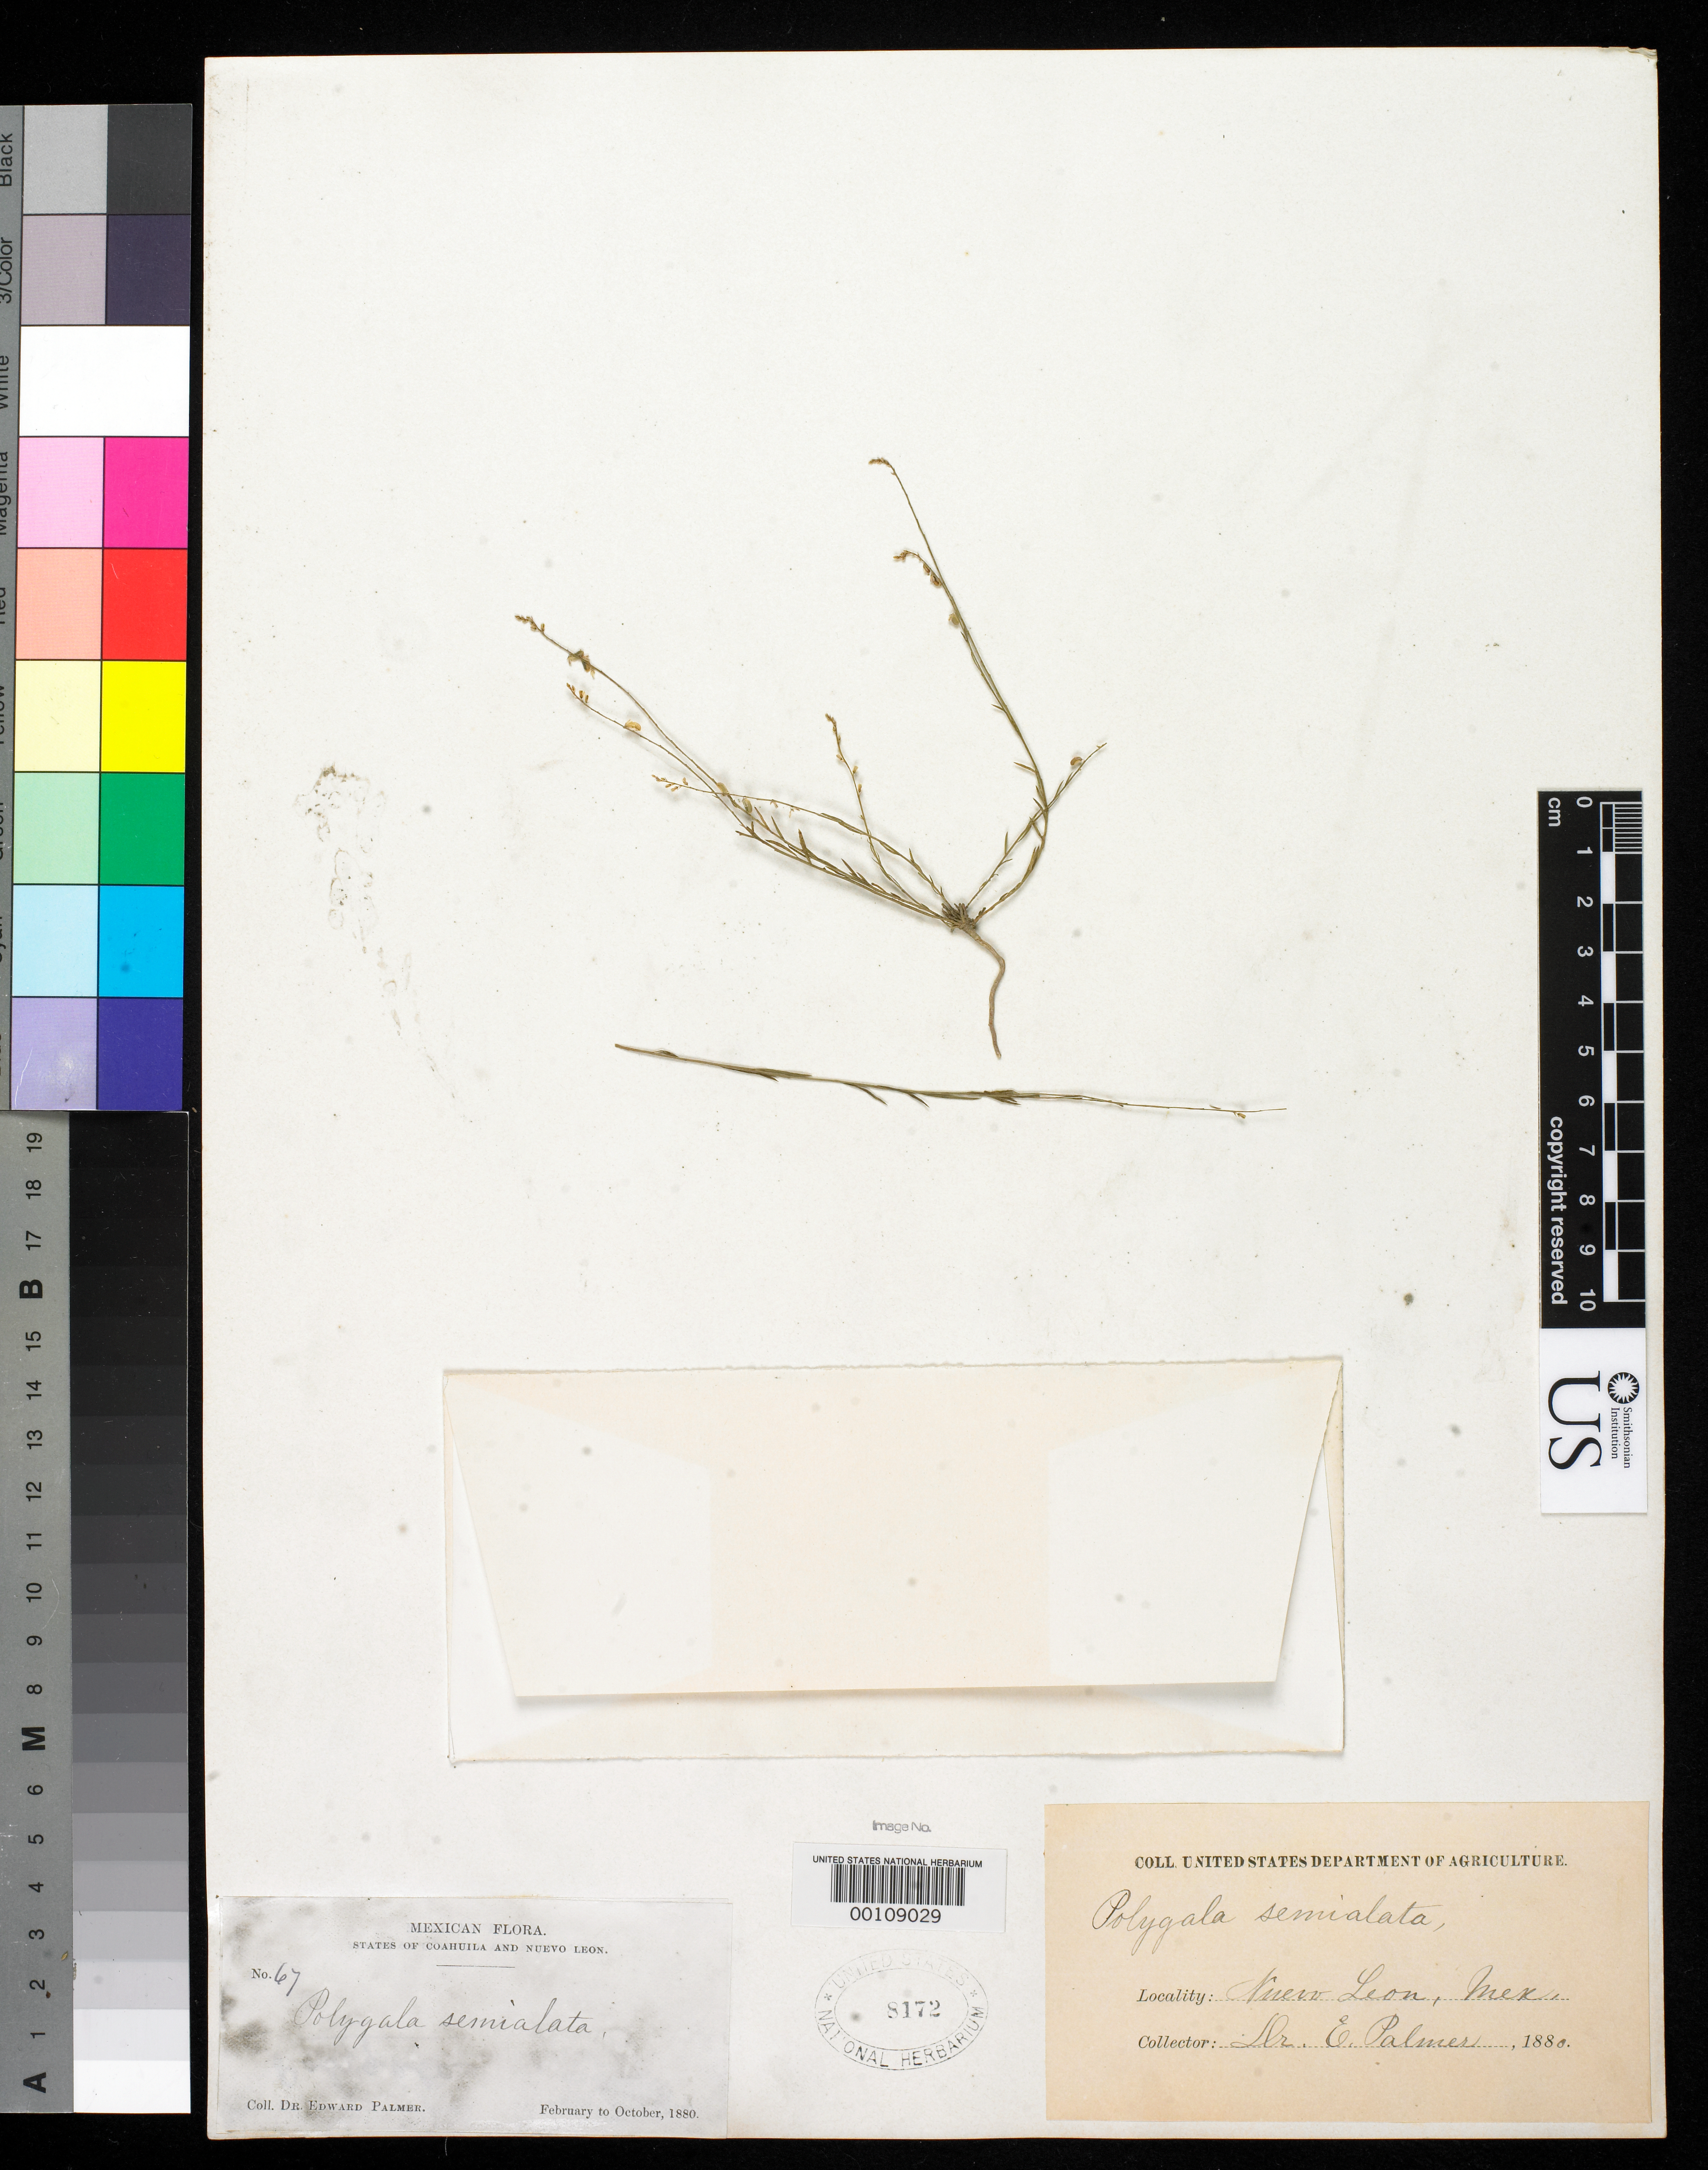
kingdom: Plantae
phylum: Tracheophyta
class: Magnoliopsida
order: Fabales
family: Polygalaceae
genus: Polygala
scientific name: Polygala semialata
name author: S. Watson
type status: Isotype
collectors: E. Palmer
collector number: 67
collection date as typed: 1880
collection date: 1880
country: Mexico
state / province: Nuevo León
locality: Monterrey.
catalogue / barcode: US 8172